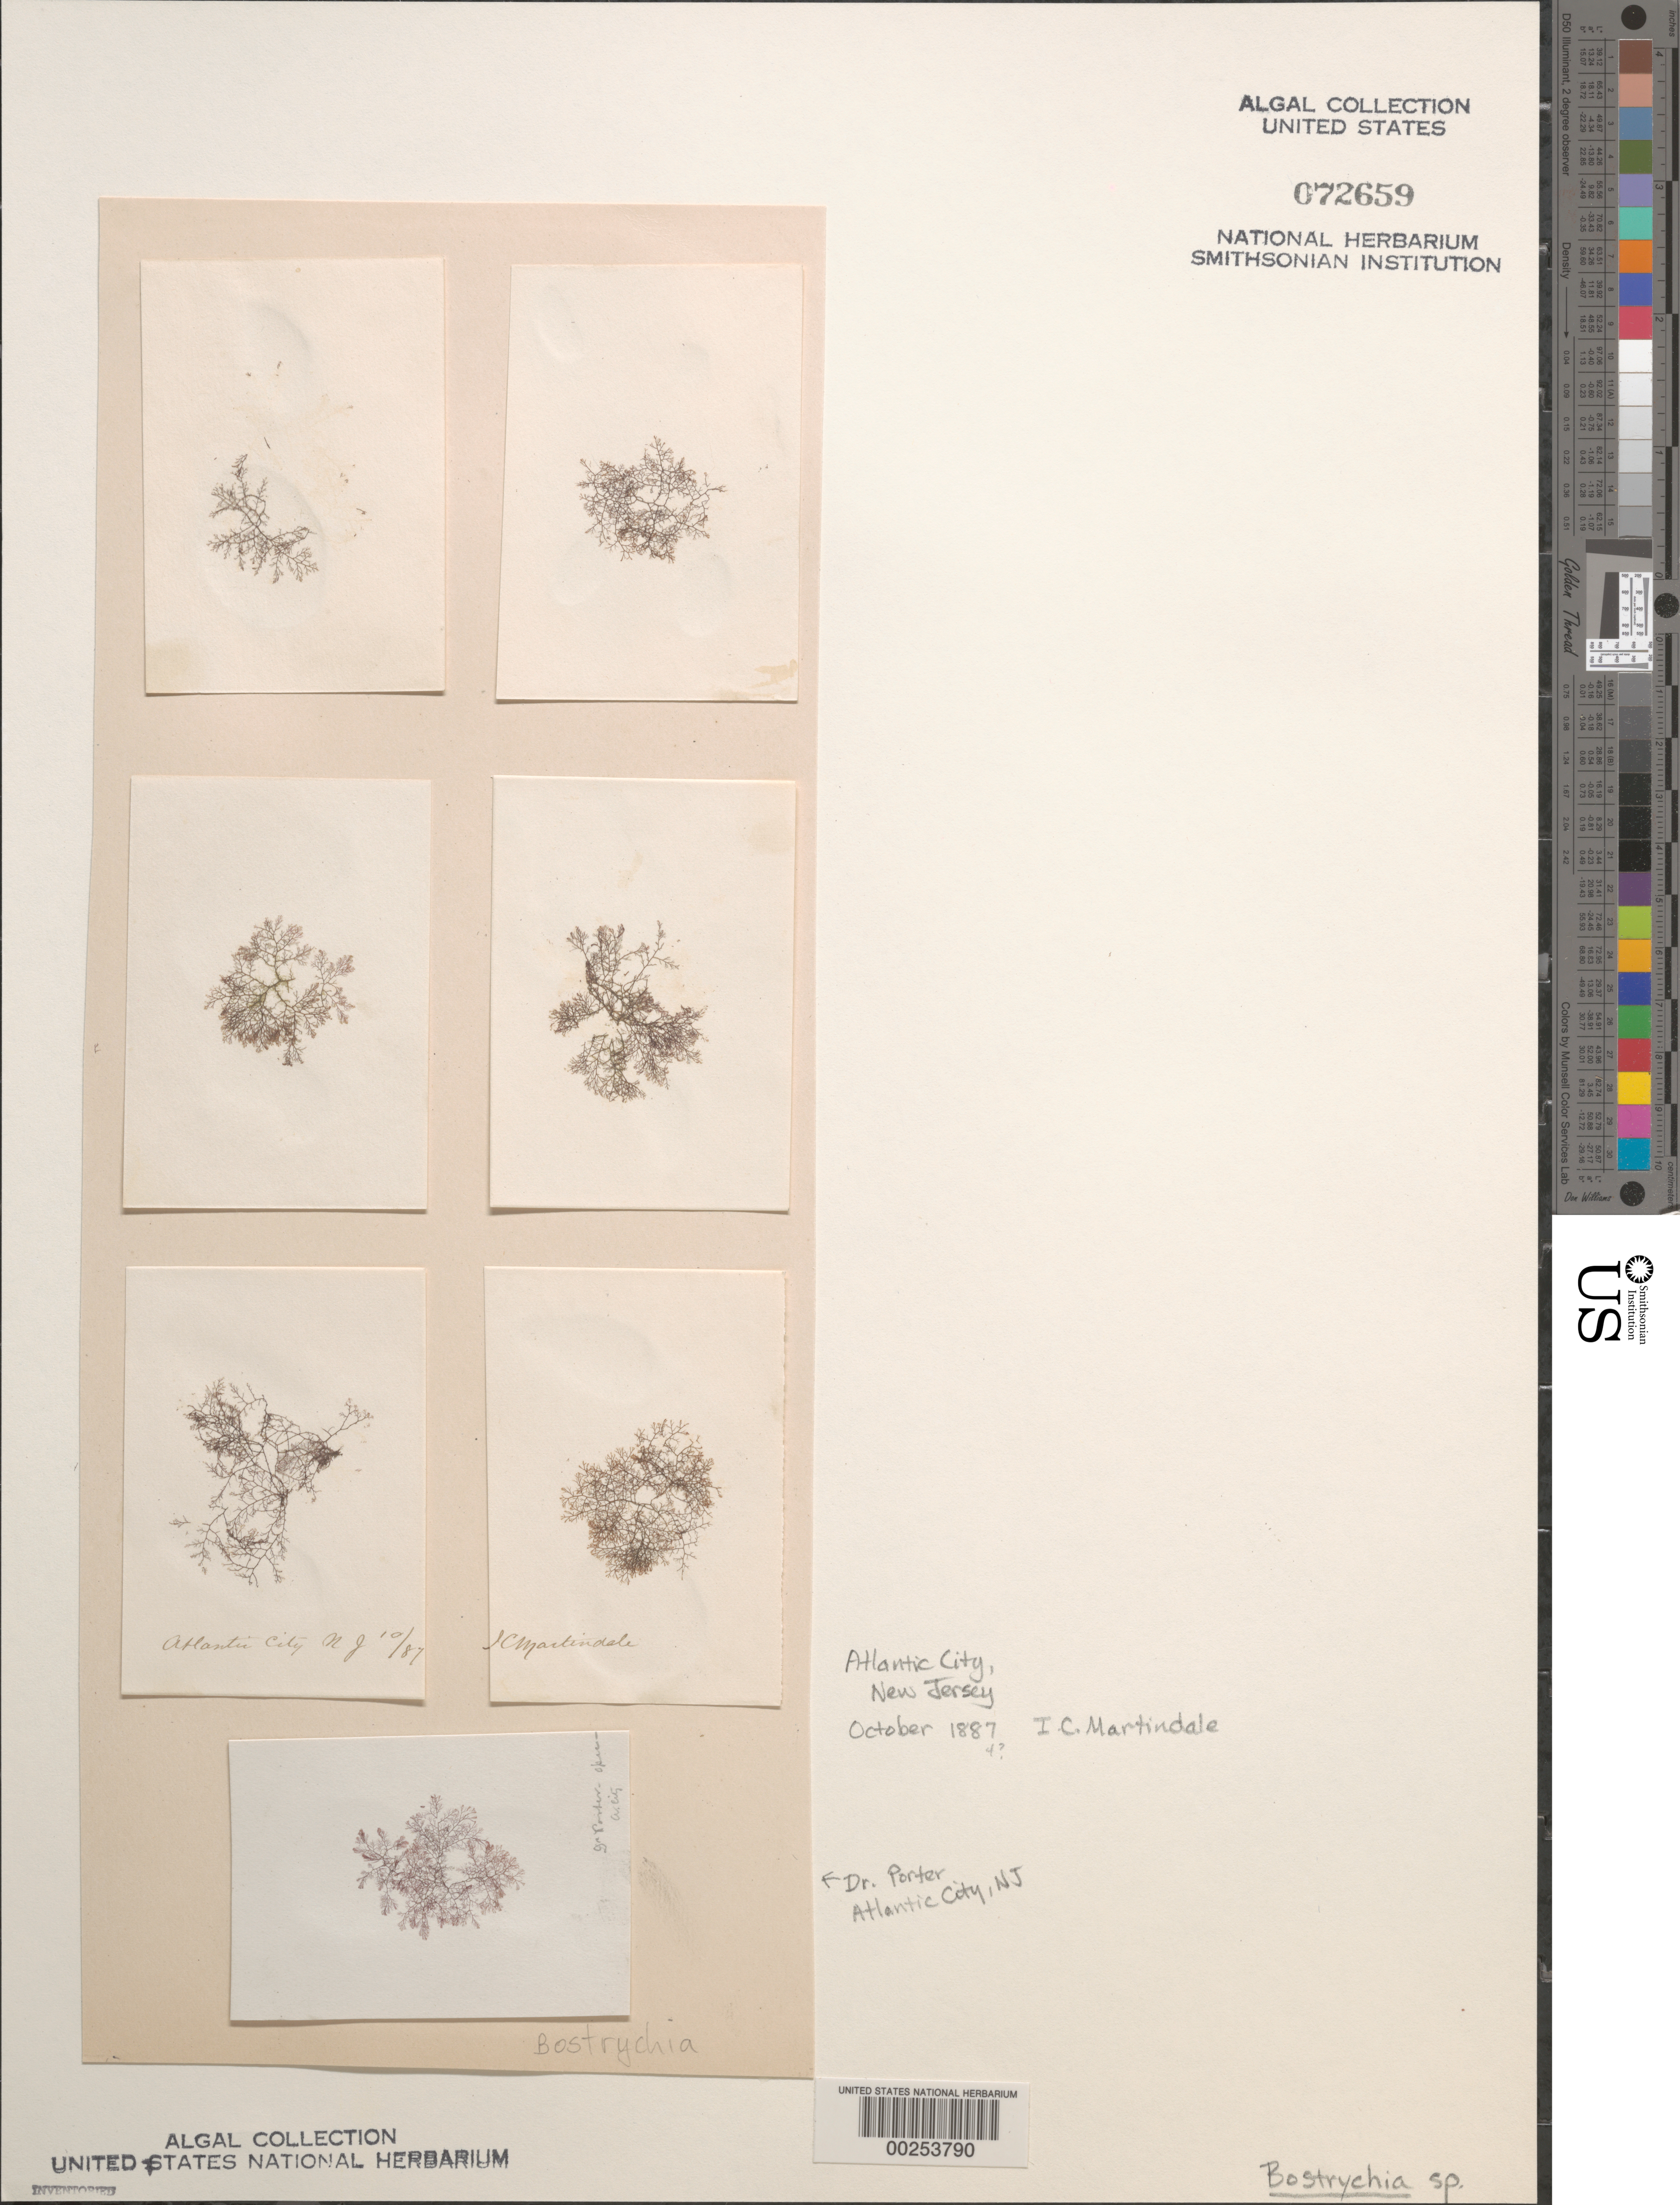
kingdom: Plantae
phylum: Rhodophyta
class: Florideophyceae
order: Ceramiales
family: Rhodomelaceae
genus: Bostrychia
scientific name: Bostrychia sp.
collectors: I. C. Martindale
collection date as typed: Oct 1887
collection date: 1887-10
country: United States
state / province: New Jersey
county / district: Atlantic County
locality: Atlantic City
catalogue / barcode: US 72659